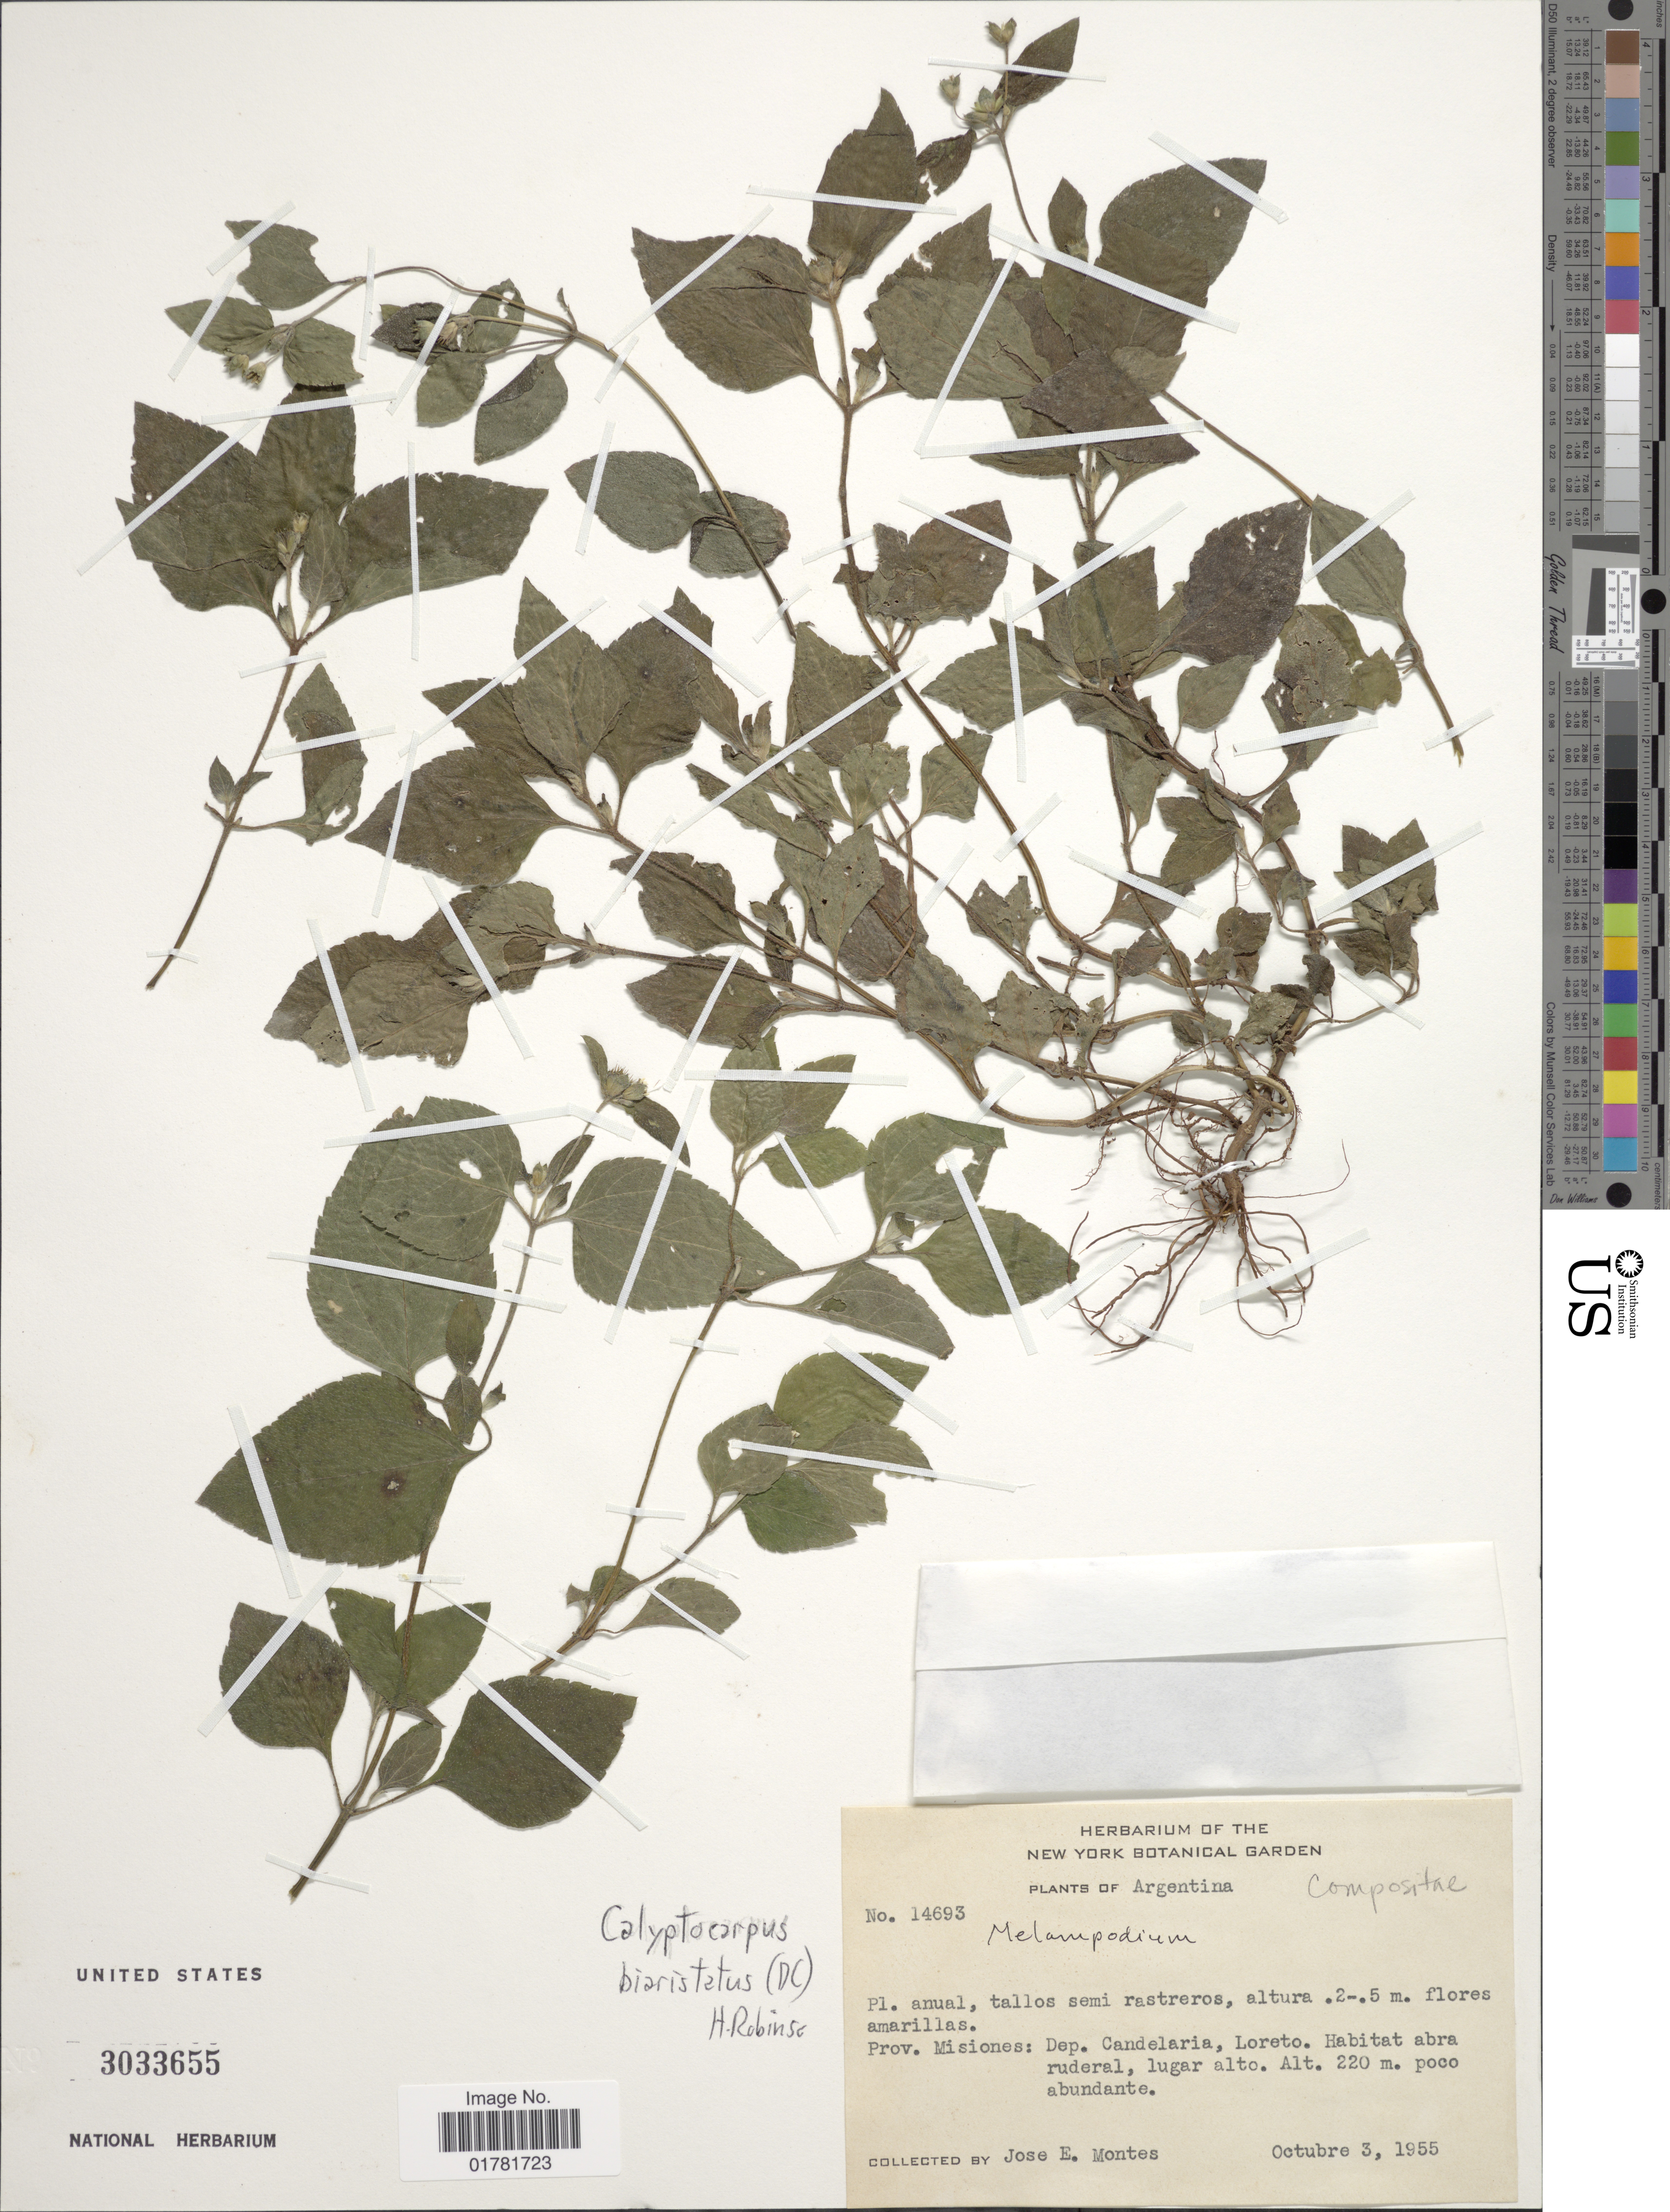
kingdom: Plantae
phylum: Tracheophyta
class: Magnoliopsida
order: Asterales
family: Asteraceae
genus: Calyptocarpus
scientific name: Calyptocarpus baristatus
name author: (DC.) H. Rob.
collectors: J. E. Montes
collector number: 14693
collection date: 1955-10-03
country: Argentina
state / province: Misiones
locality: Dep Candelaria, Loreto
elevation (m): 220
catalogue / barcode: US 3033655